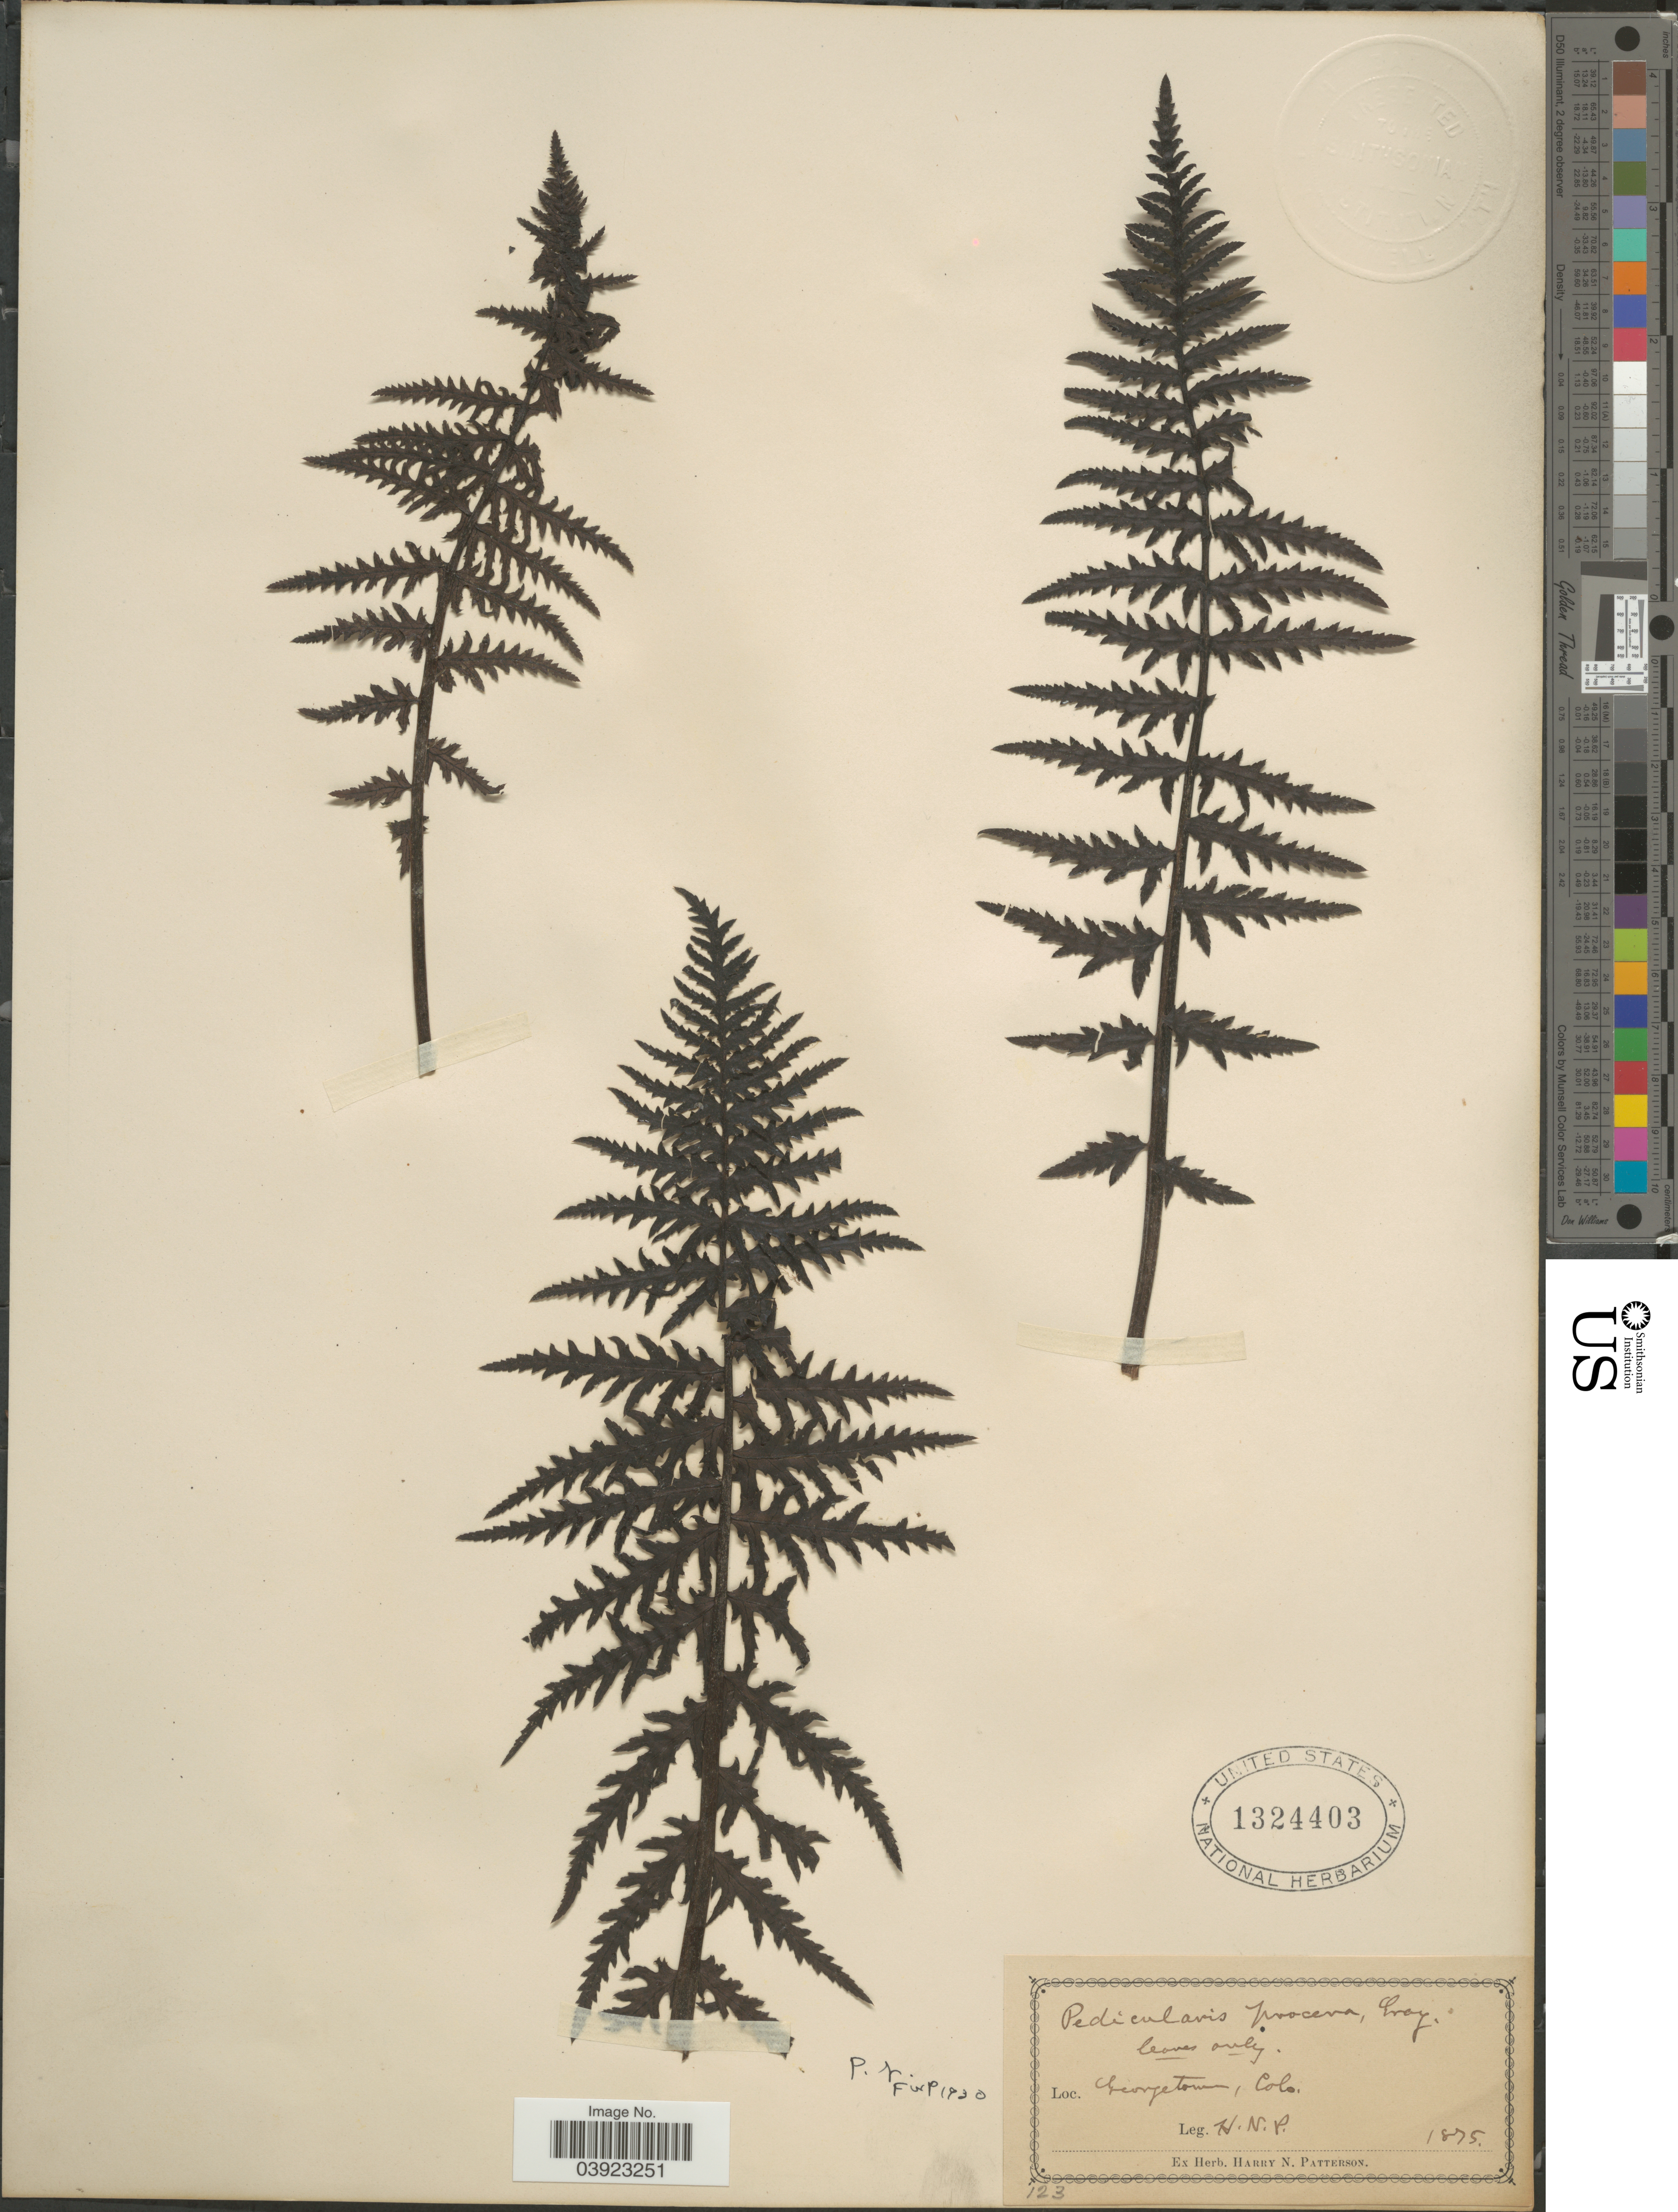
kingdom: Plantae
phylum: Tracheophyta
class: Magnoliopsida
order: Lamiales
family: Orobanchaceae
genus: Pedicularis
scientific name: Pedicularis procera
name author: A. Gray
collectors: H. N. Patterson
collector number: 123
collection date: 1875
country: United States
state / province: Colorado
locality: Georgetown.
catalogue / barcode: US 1324403